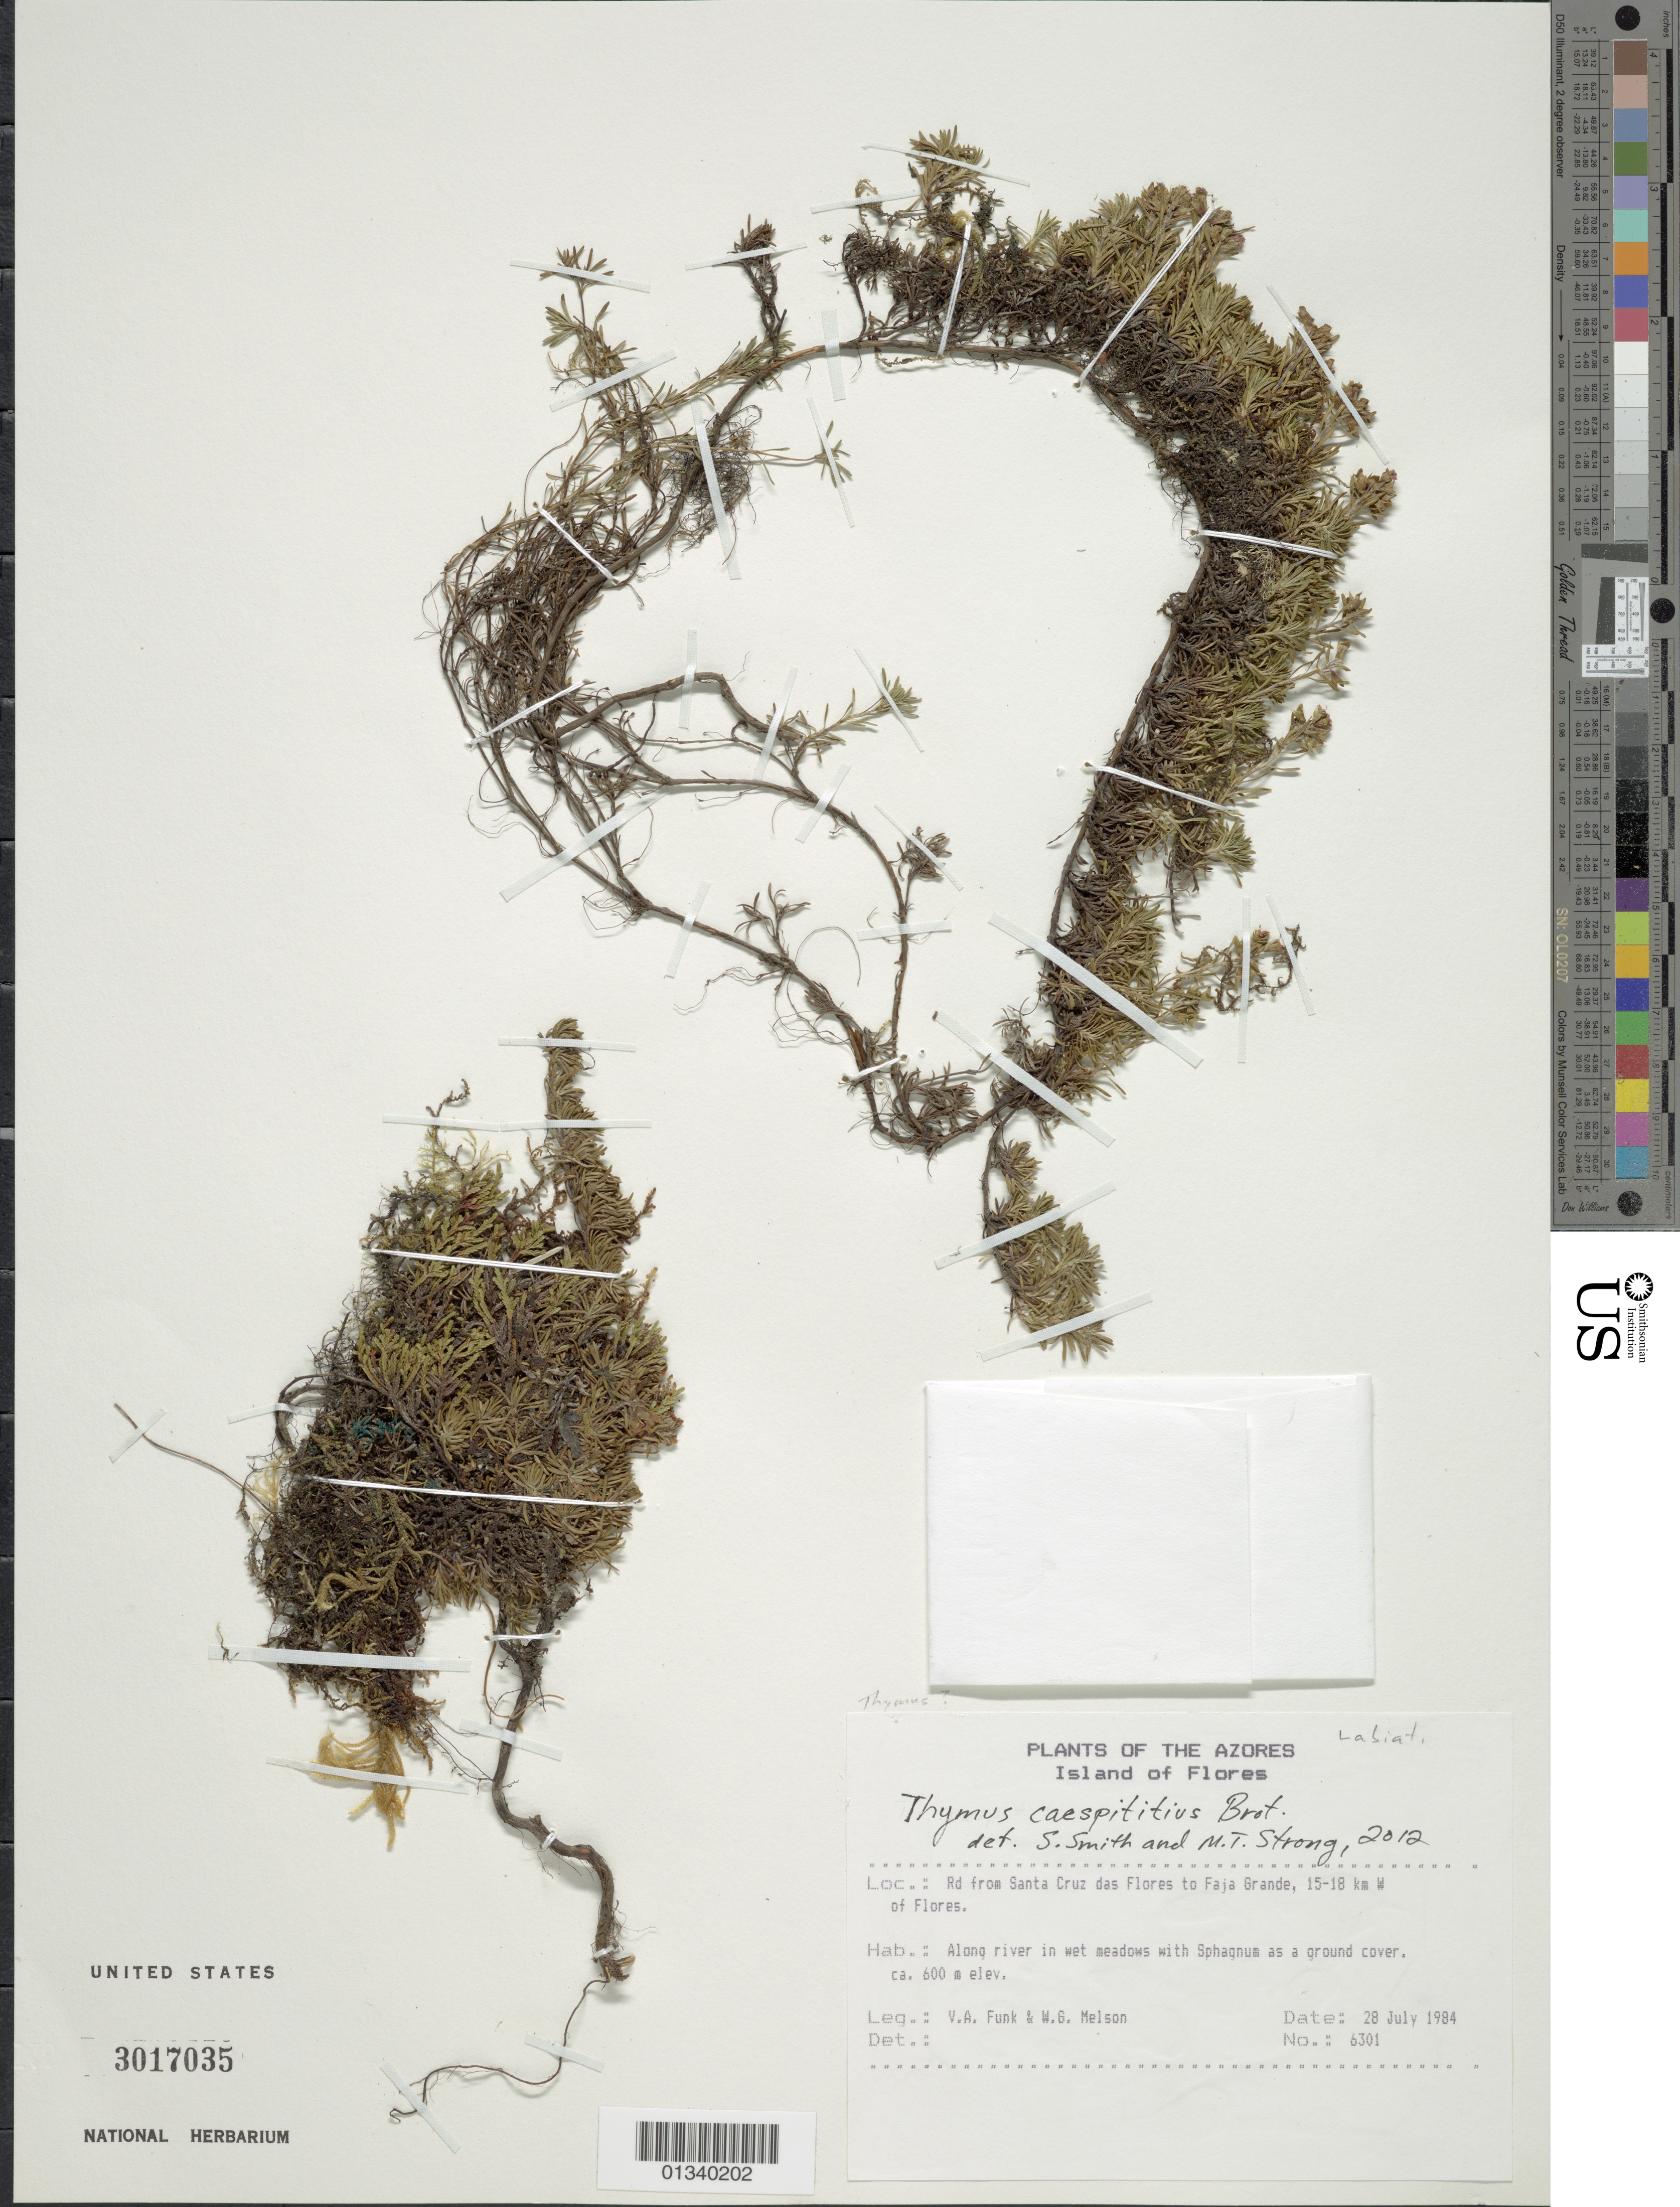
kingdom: Plantae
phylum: Tracheophyta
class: Magnoliopsida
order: Lamiales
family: Lamiaceae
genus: Thymus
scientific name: Thymus caespititius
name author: Brot.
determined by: Strong, Mark T., (BOT), Smithsonian Institution - National Museum of Natural History (UNITED STATES)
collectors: V. Funk & W. Melson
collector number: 6301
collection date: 1984-07-28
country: Portugal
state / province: Azores (Aut. Reg.)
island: Flores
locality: Road from Santa Cruz das Flores to Faja Grandes, 15-18 km W of Flores.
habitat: Aong river in wet meadows with Sphagnum as a ground cover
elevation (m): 600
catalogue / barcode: US 3017035